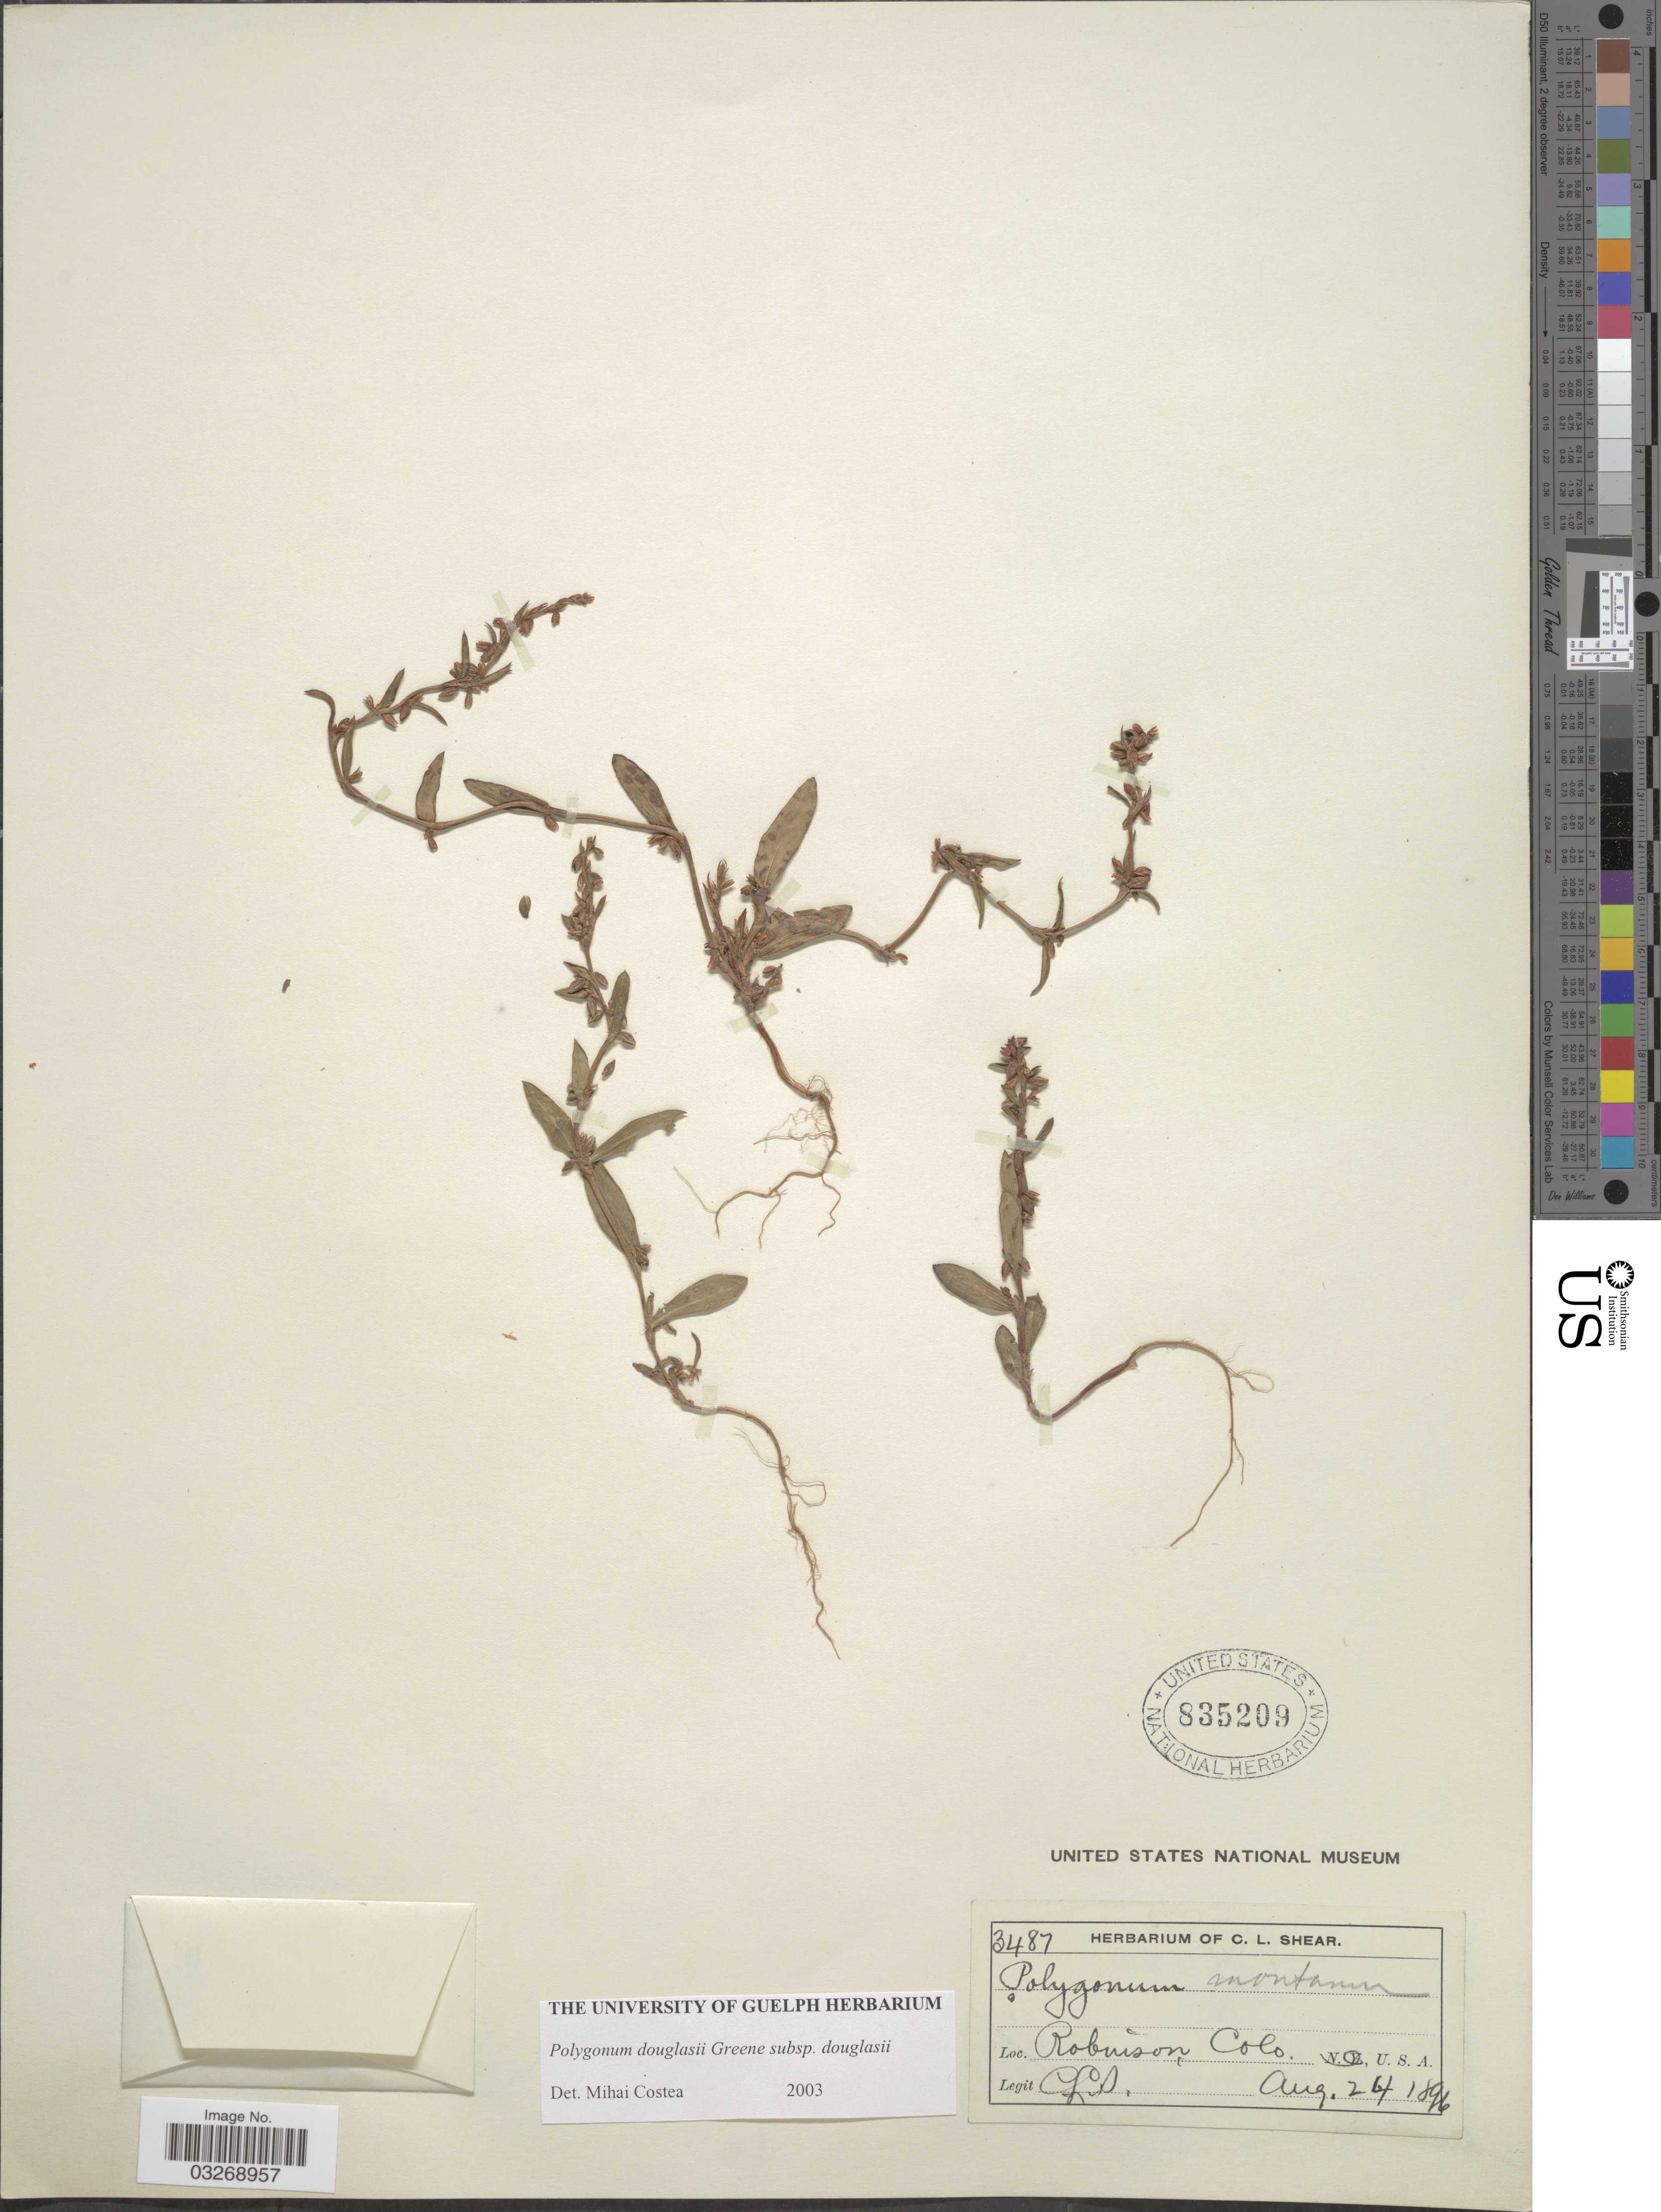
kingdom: Plantae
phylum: Tracheophyta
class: Magnoliopsida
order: Caryophyllales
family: Polygonaceae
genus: Polygonum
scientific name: Polygonum douglasii subsp. douglasii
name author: Greene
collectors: C. L. Shear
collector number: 3487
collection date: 1896-08-24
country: United States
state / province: Colorado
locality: Robinson.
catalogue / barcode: US 835209